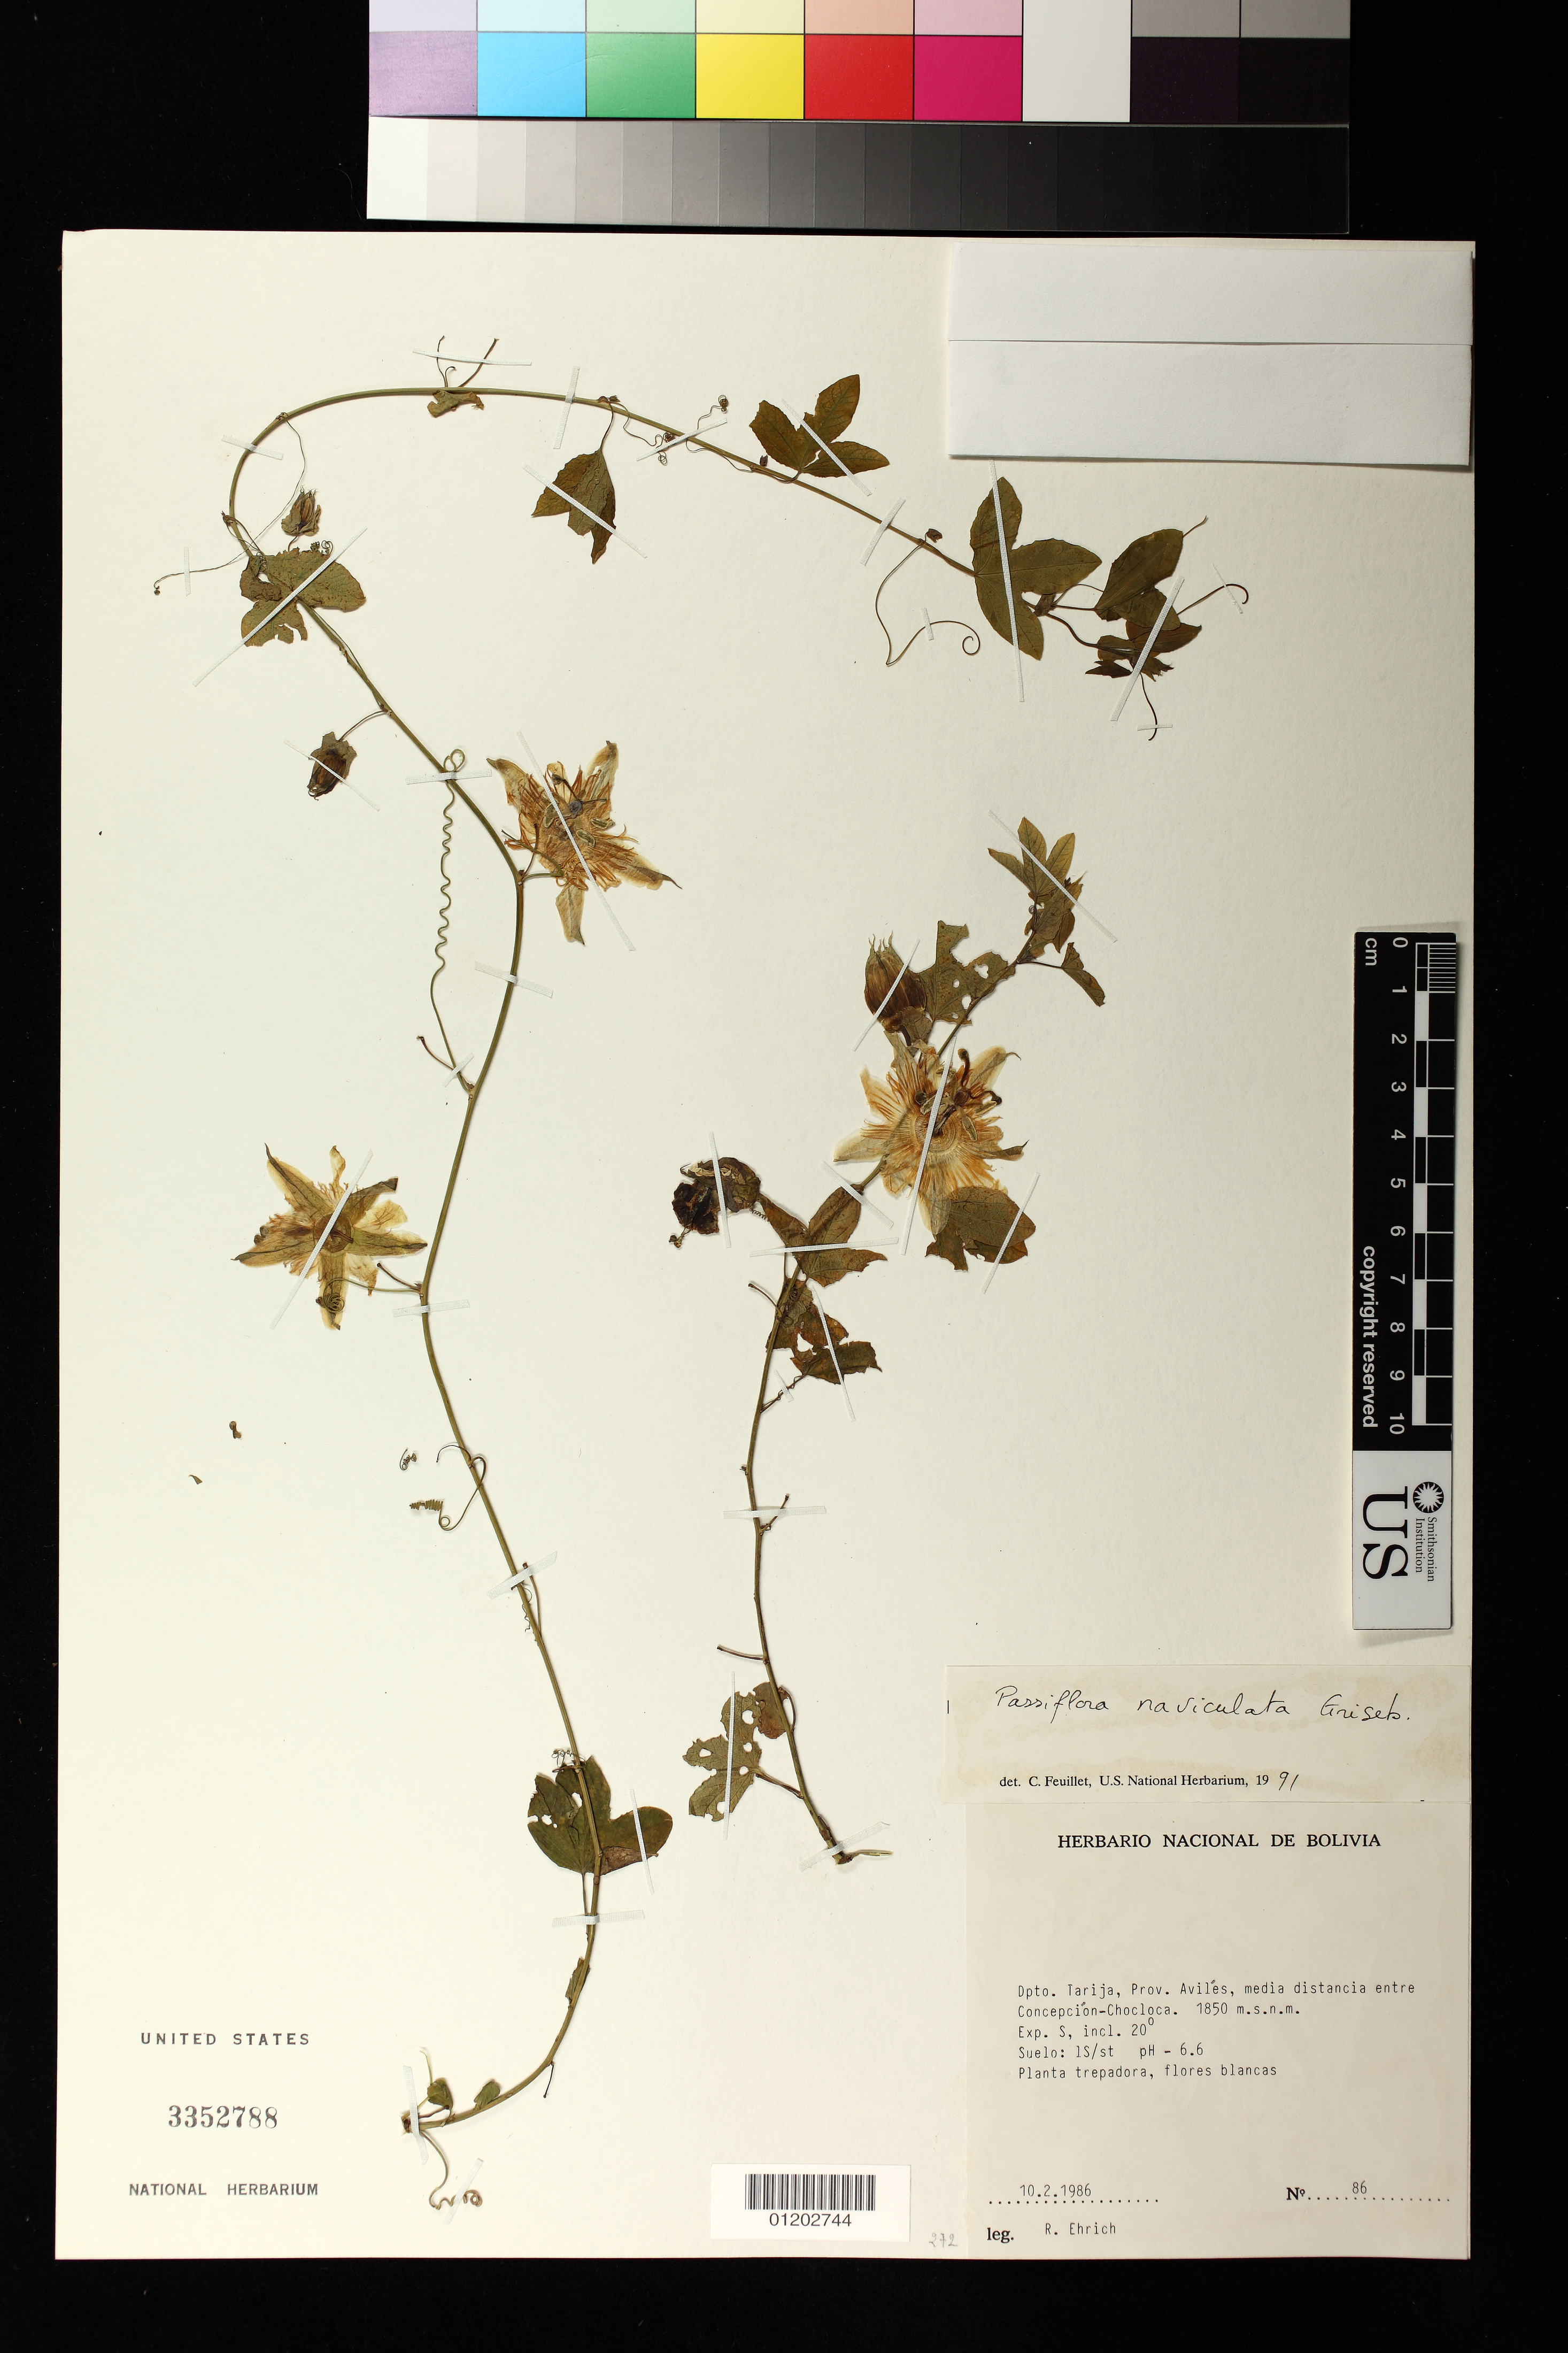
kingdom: Plantae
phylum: Tracheophyta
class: Magnoliopsida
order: Malpighiales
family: Passifloraceae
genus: Passiflora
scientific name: Passiflora naviculata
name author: Griseb.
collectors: R. Ehrich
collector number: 86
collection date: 1986-02-10 or 1986-10-02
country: Bolivia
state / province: Tarija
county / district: Avilés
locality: media distancia entre Concepción-Chocloca.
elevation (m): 1850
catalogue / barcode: US 3352788